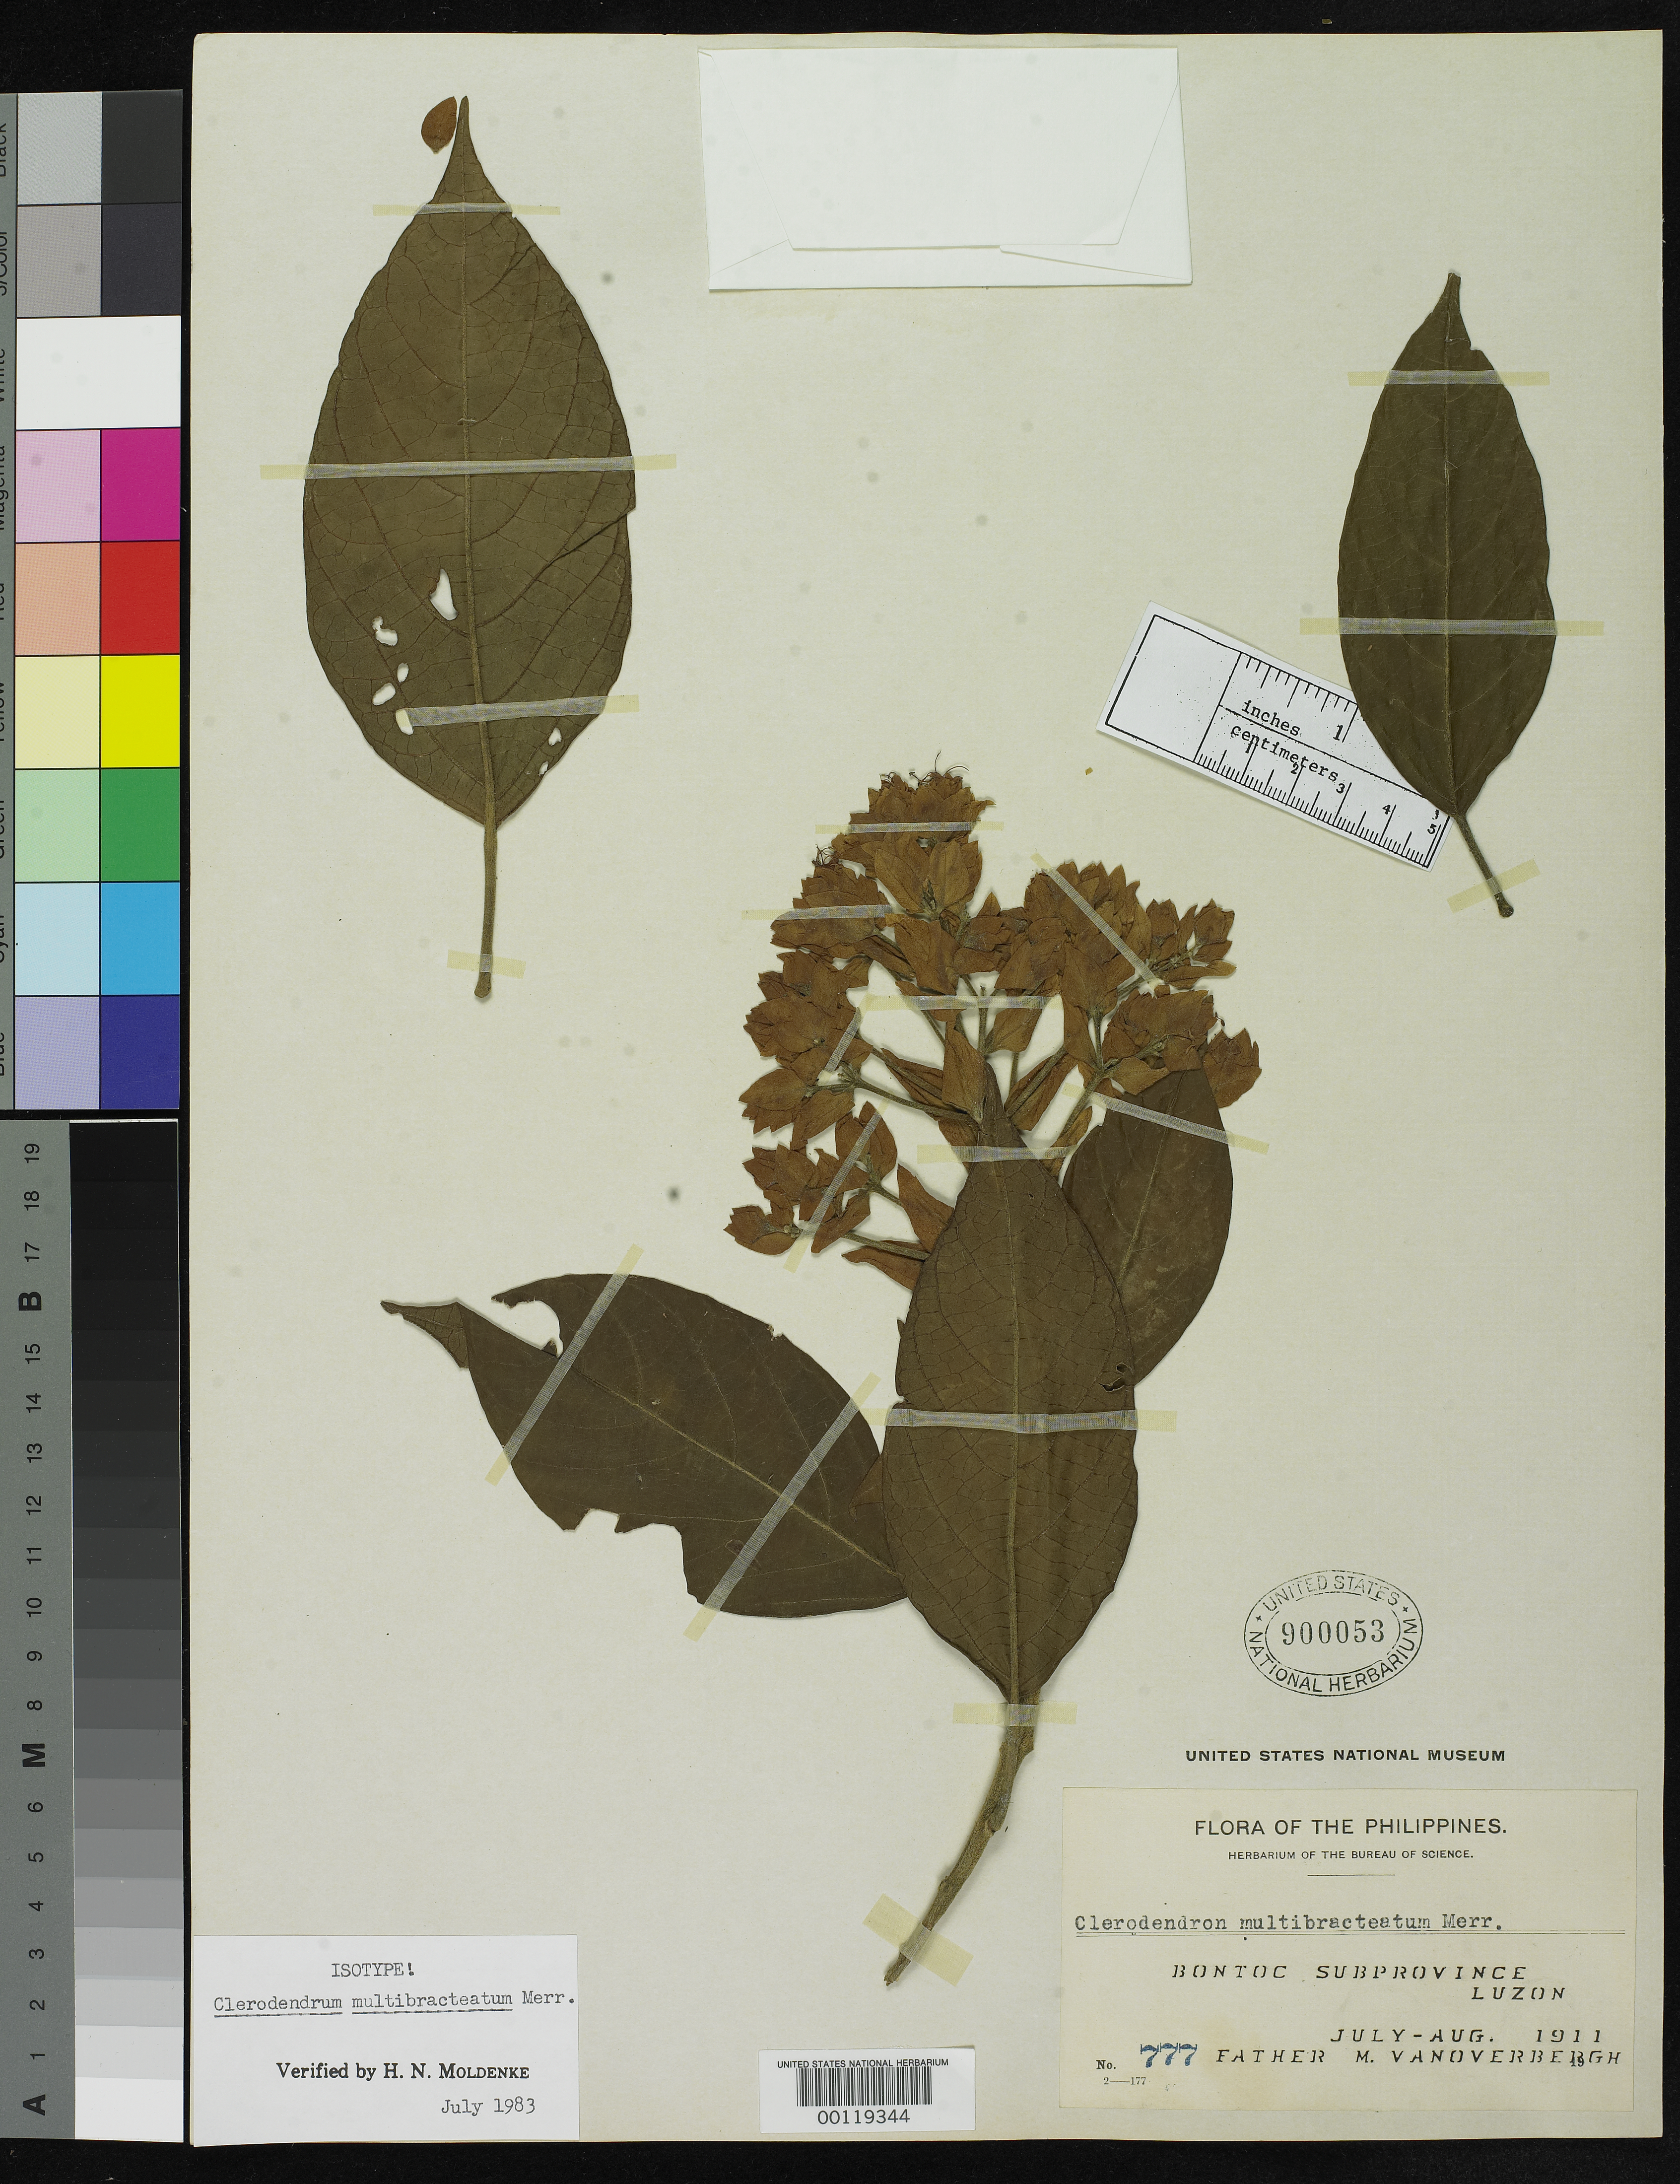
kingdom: Plantae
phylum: Tracheophyta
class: Magnoliopsida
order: Lamiales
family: Lamiaceae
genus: Clerodendrum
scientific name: Clerodendrum multibracteatum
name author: Merr.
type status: Isotype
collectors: M. Vanoverbergh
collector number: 777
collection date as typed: Jul 1911 to -- Aug 1911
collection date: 1911-07/1911-08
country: Philippines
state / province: Cordillera (Administrative Region)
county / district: Mountain province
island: Luzon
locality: Bontoc Subprov.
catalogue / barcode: US 900053